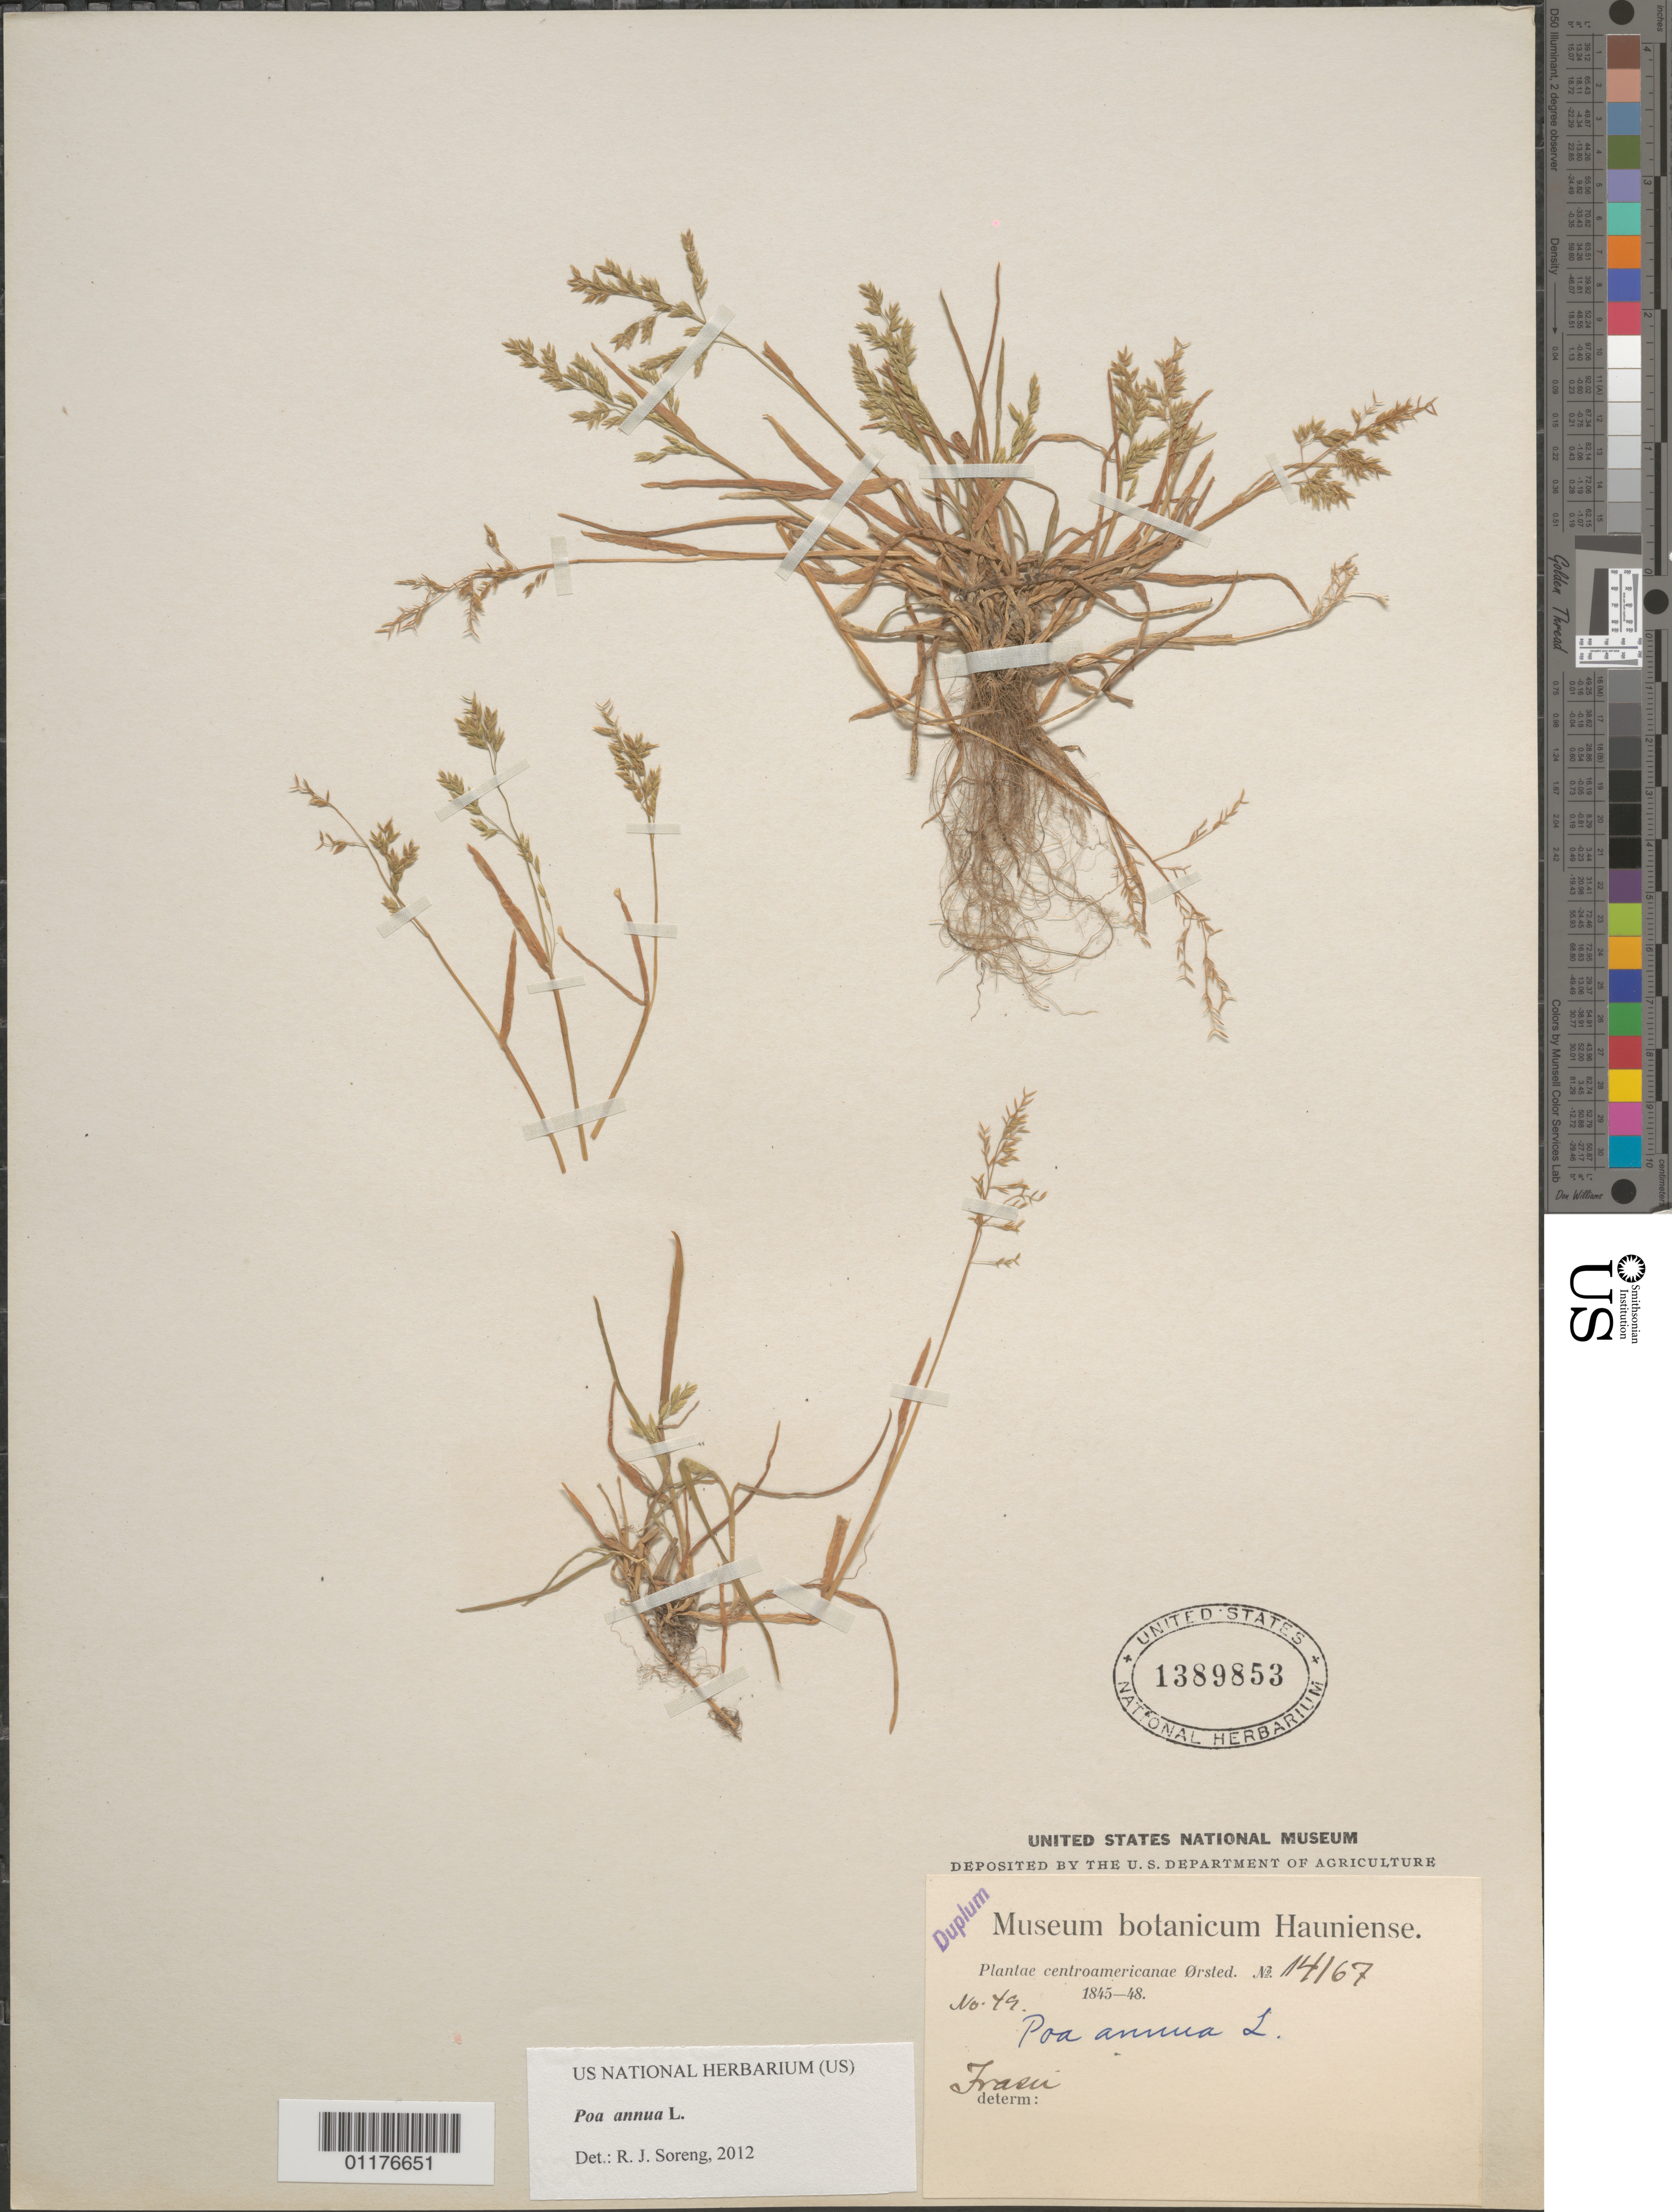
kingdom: Plantae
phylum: Tracheophyta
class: Liliopsida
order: Poales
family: Poaceae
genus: Poa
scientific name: Poa annua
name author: L.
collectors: -. Fraser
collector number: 49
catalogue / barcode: US 1389853